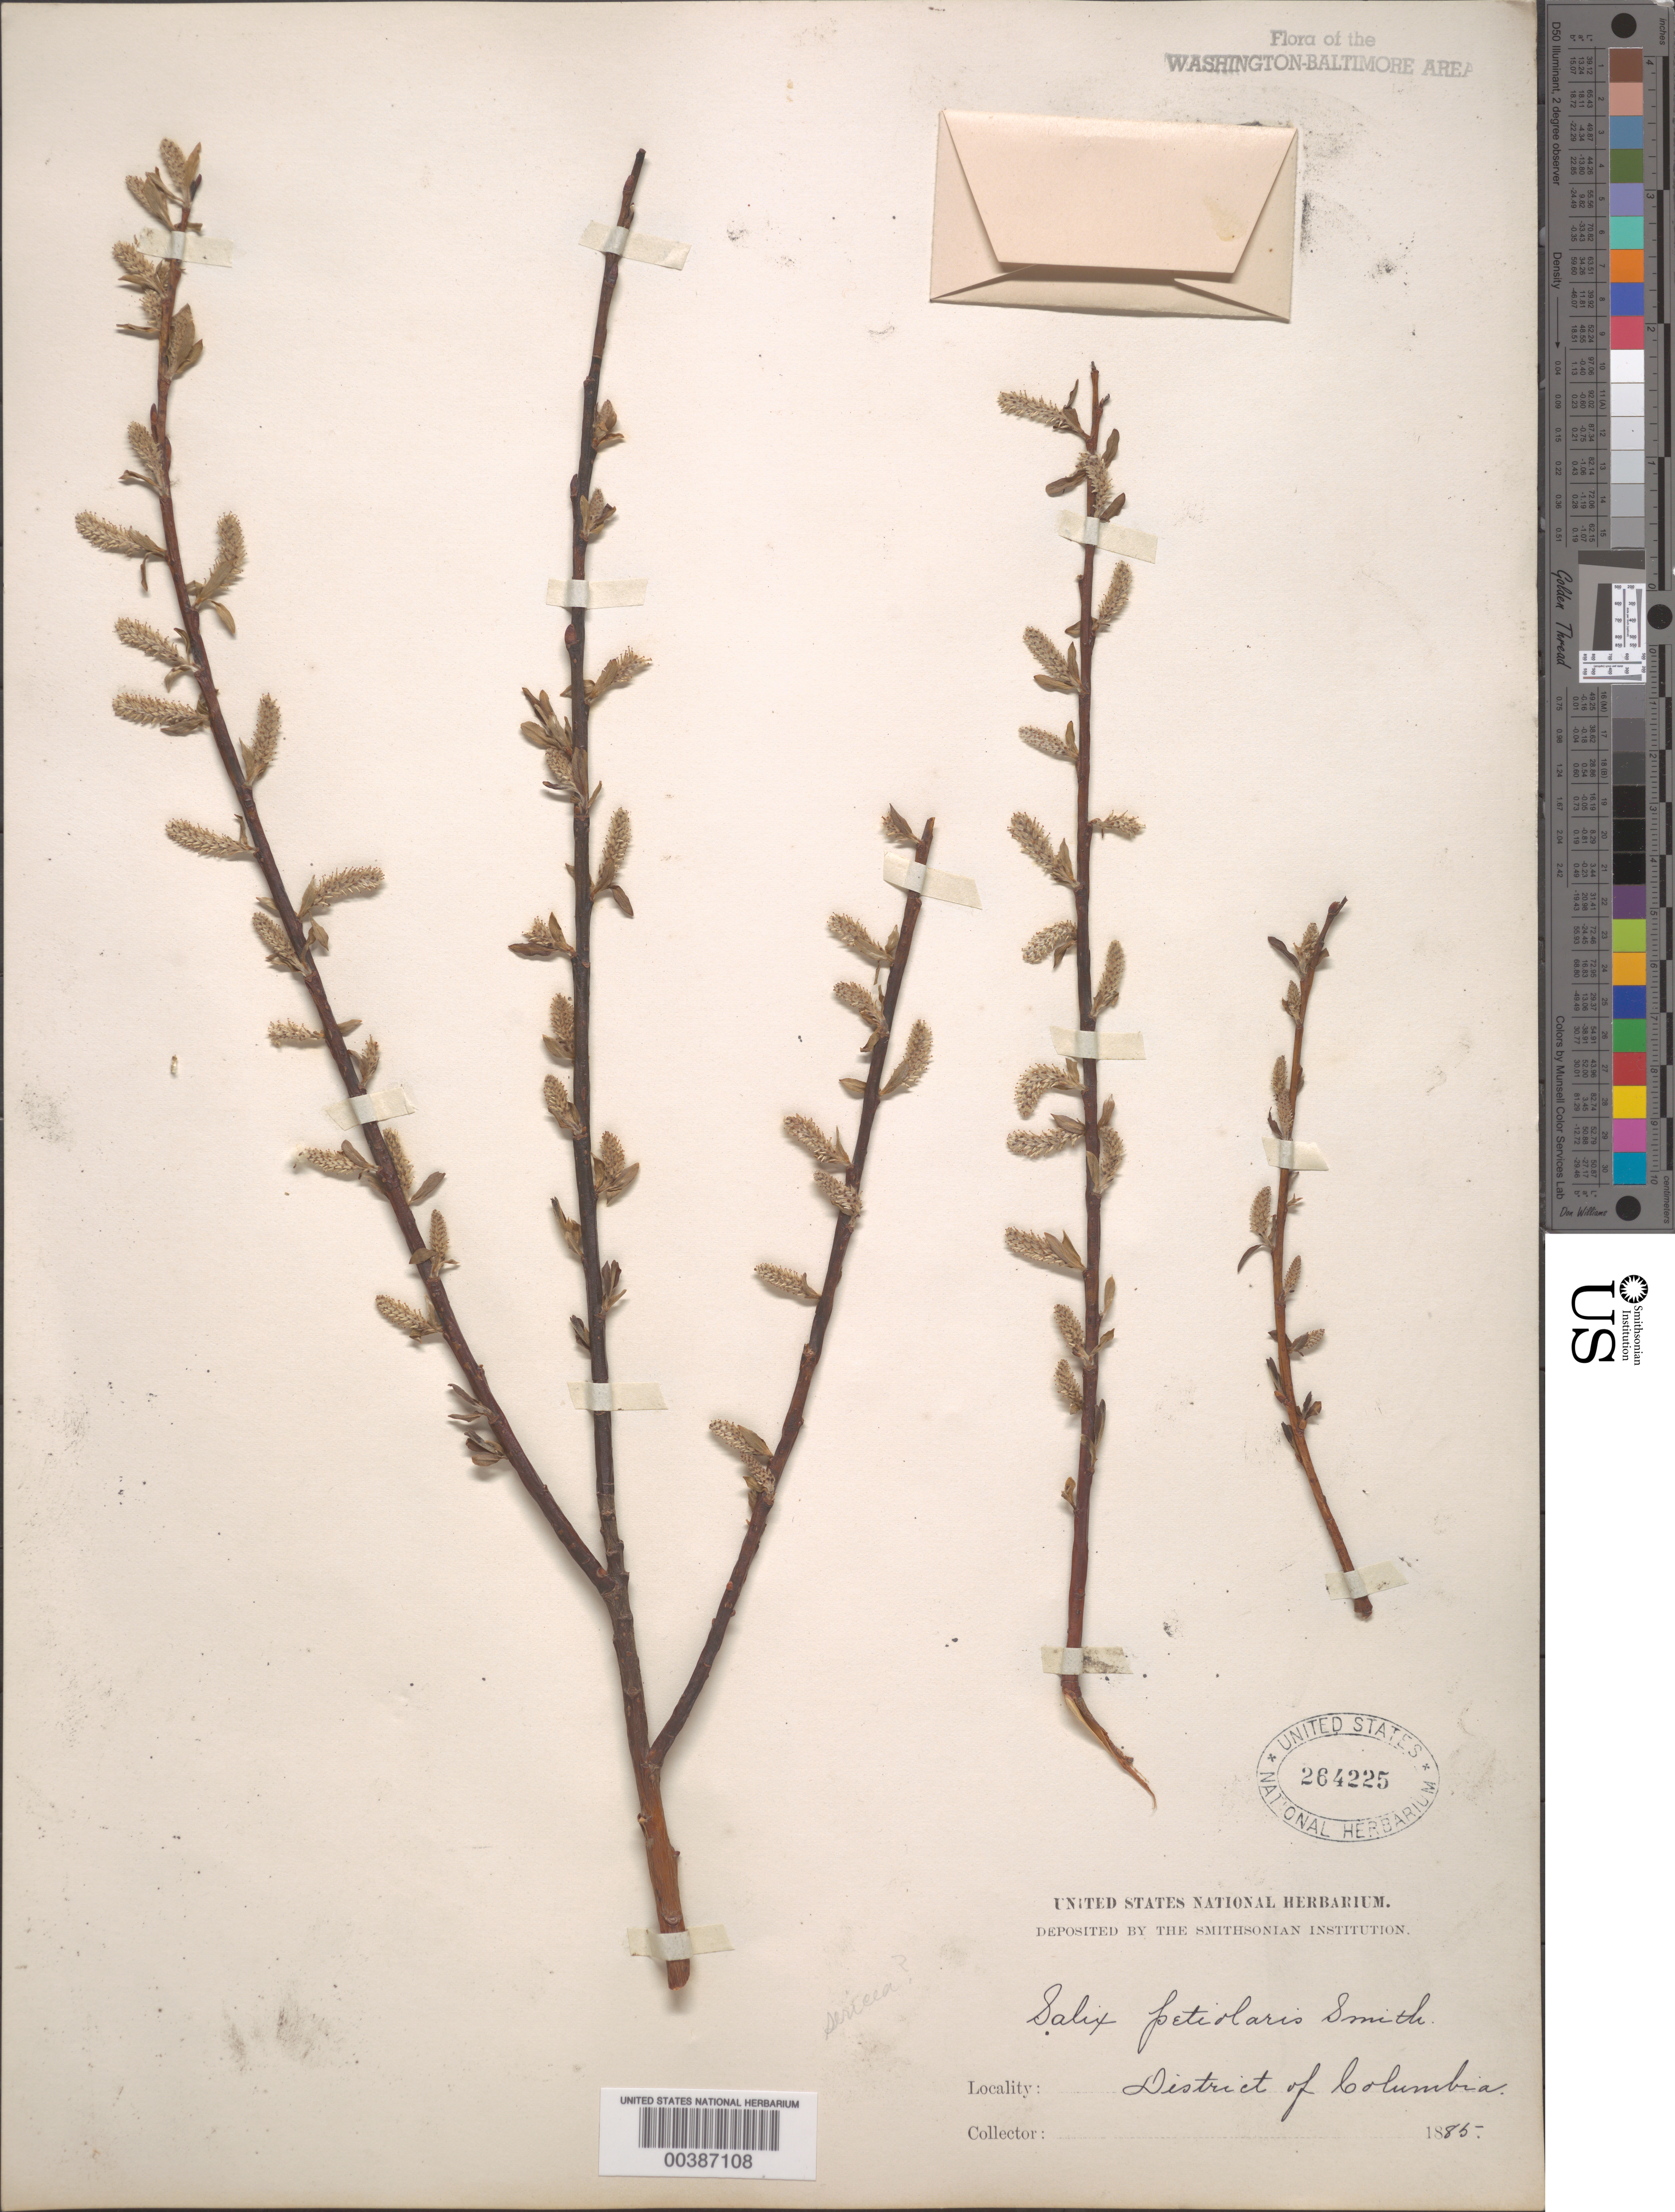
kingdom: Plantae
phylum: Tracheophyta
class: Magnoliopsida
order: Malpighiales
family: Salicaceae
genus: Salix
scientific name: Salix sericea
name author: Marshall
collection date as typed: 1885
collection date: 1885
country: United States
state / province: District of Columbia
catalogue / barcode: US 264225